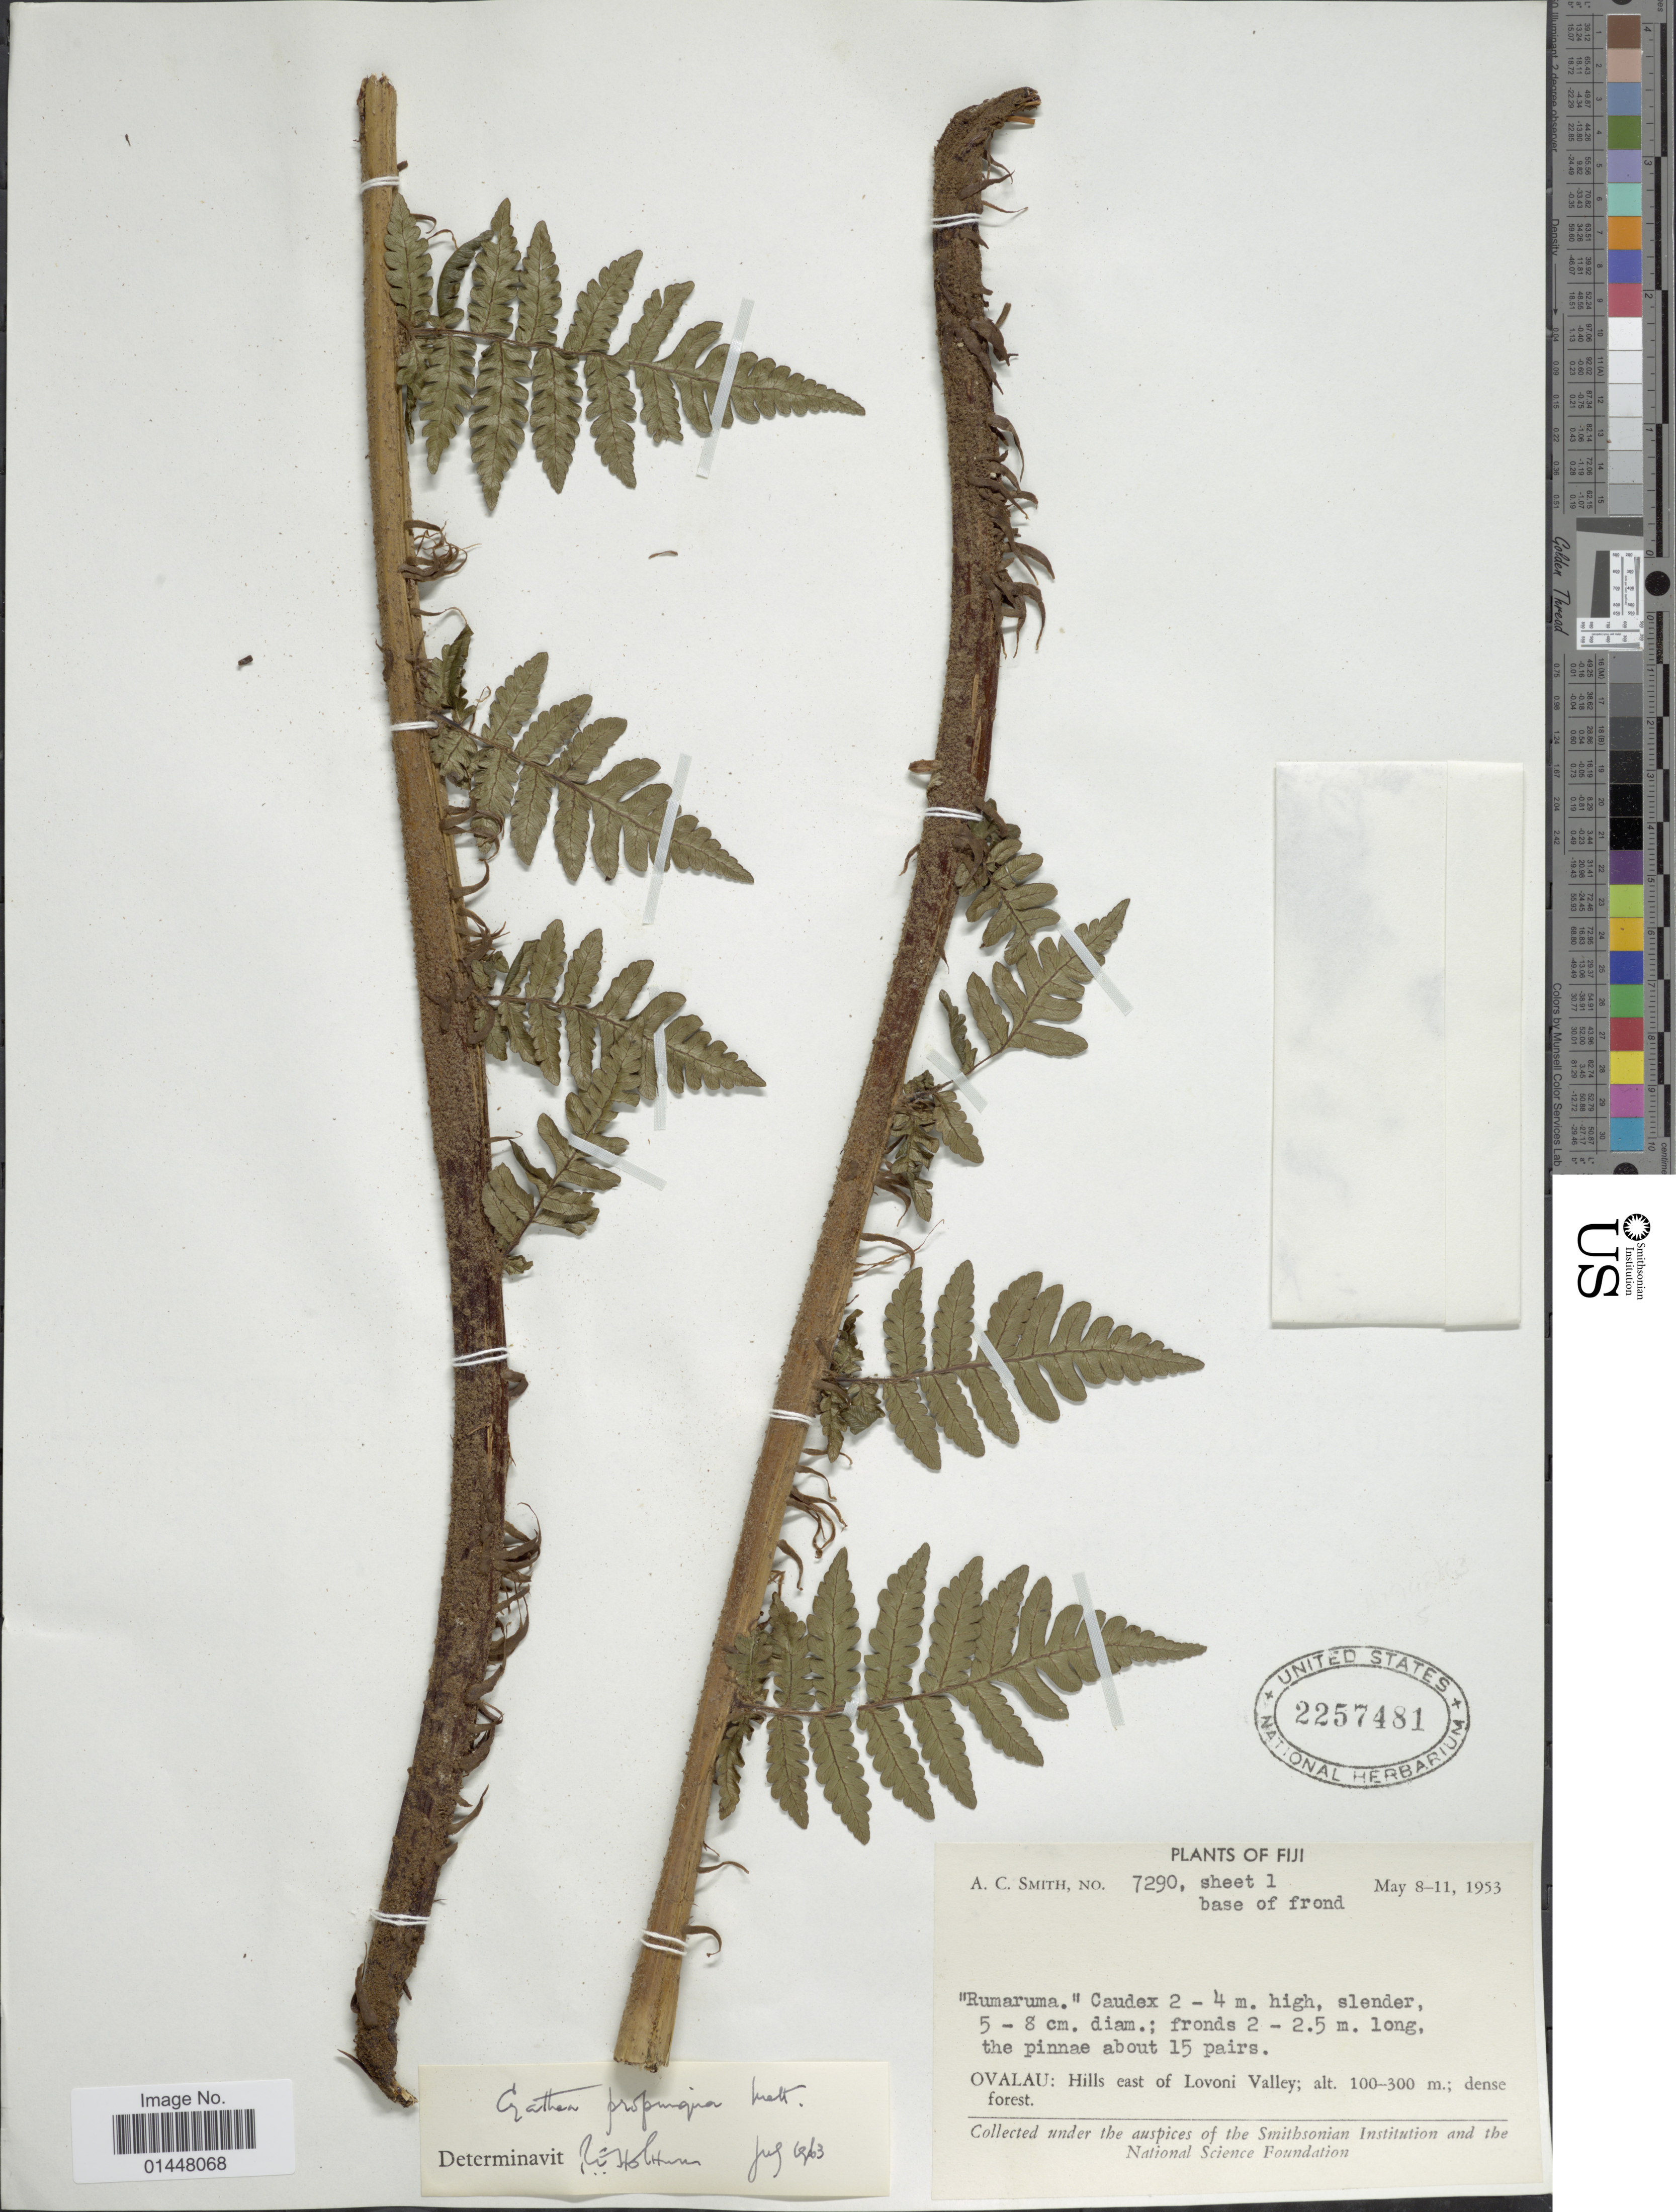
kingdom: Plantae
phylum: Tracheophyta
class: Polypodiopsida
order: Cyatheales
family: Cyatheaceae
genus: Sphaeropteris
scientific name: Sphaeropteris propinqua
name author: (Mett.) R.M. Tryon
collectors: A. C. Smith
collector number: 7290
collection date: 1953-05-08/1953-05-11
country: Fiji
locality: Fiji, Ovalau: Hills east of Lovoni Valley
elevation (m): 100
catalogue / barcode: US 2257481